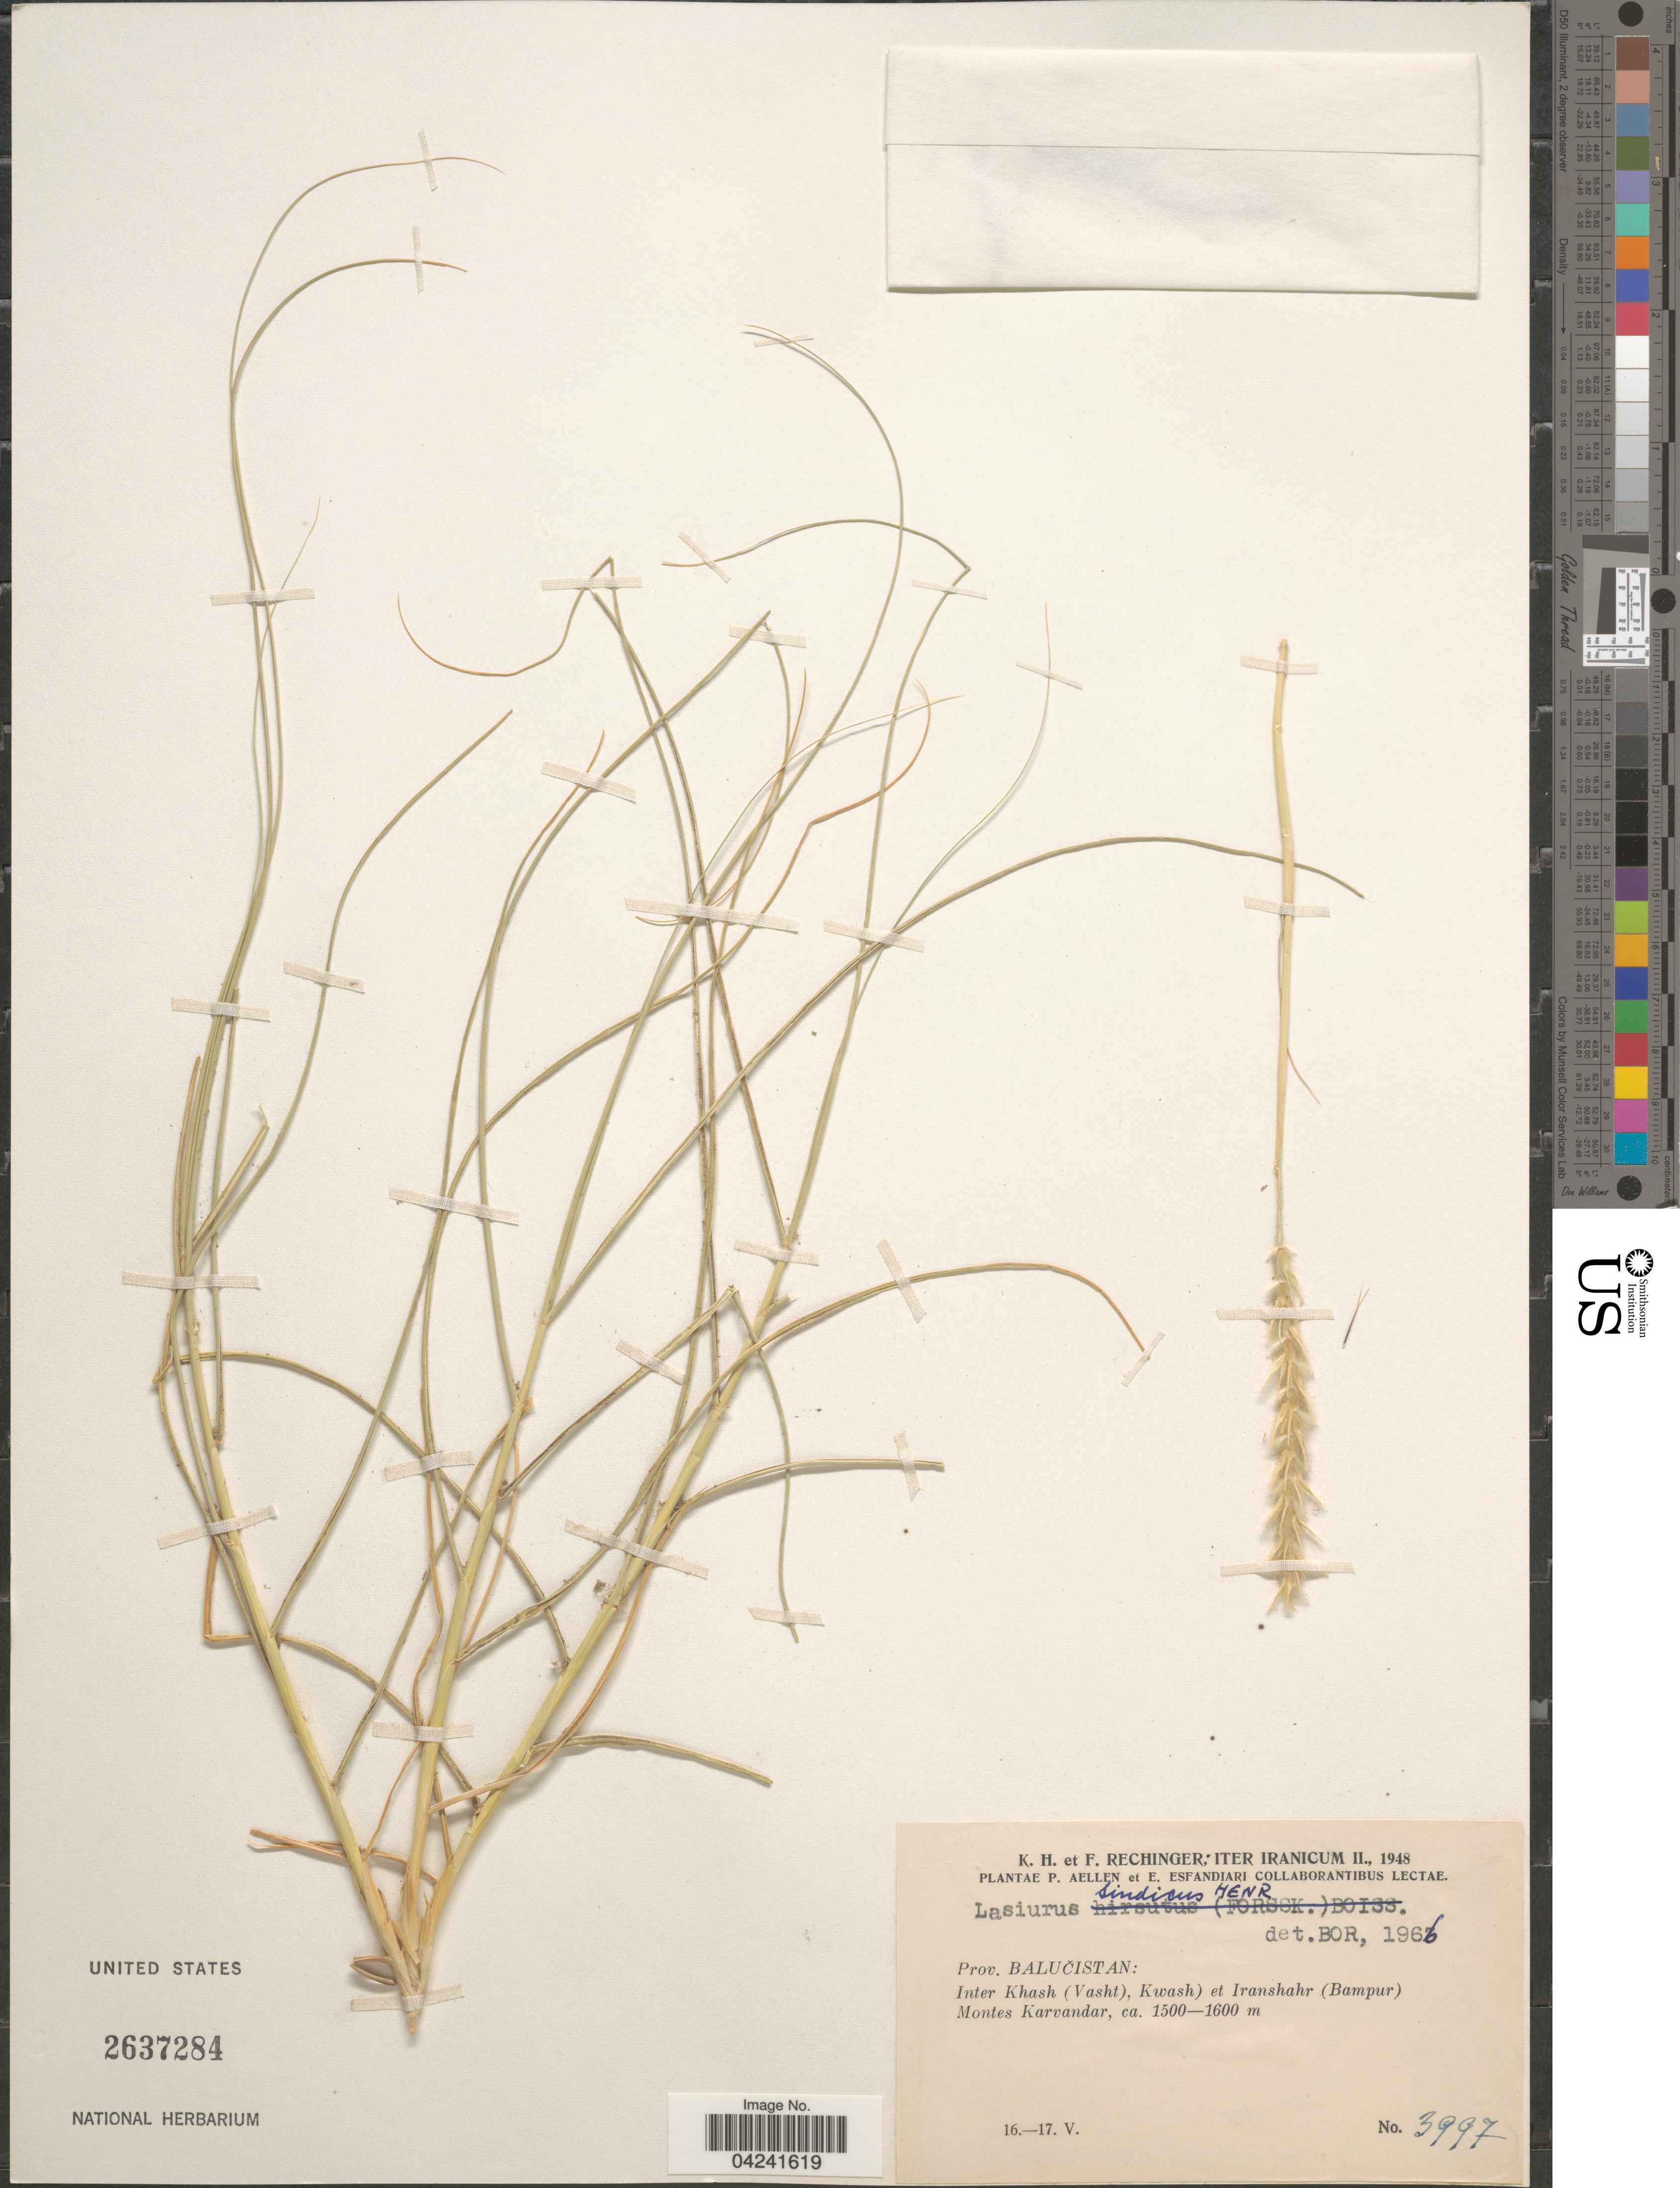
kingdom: Plantae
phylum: Tracheophyta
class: Liliopsida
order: Poales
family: Poaceae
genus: Lasiurus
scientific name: Lasiurus scindicus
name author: Henr.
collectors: K. H. Rechinger & F. Rechinger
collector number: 3997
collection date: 1948-05-16/1948-05-17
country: Iran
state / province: Sistan and Baluchistan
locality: Iter Iranicum II., 1948. Prov. Balučistan: Inter Khash (Vasht), Kwash) et Iranshahr (Bampur). Montes Karvandar.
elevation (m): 1500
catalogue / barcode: US 2637284